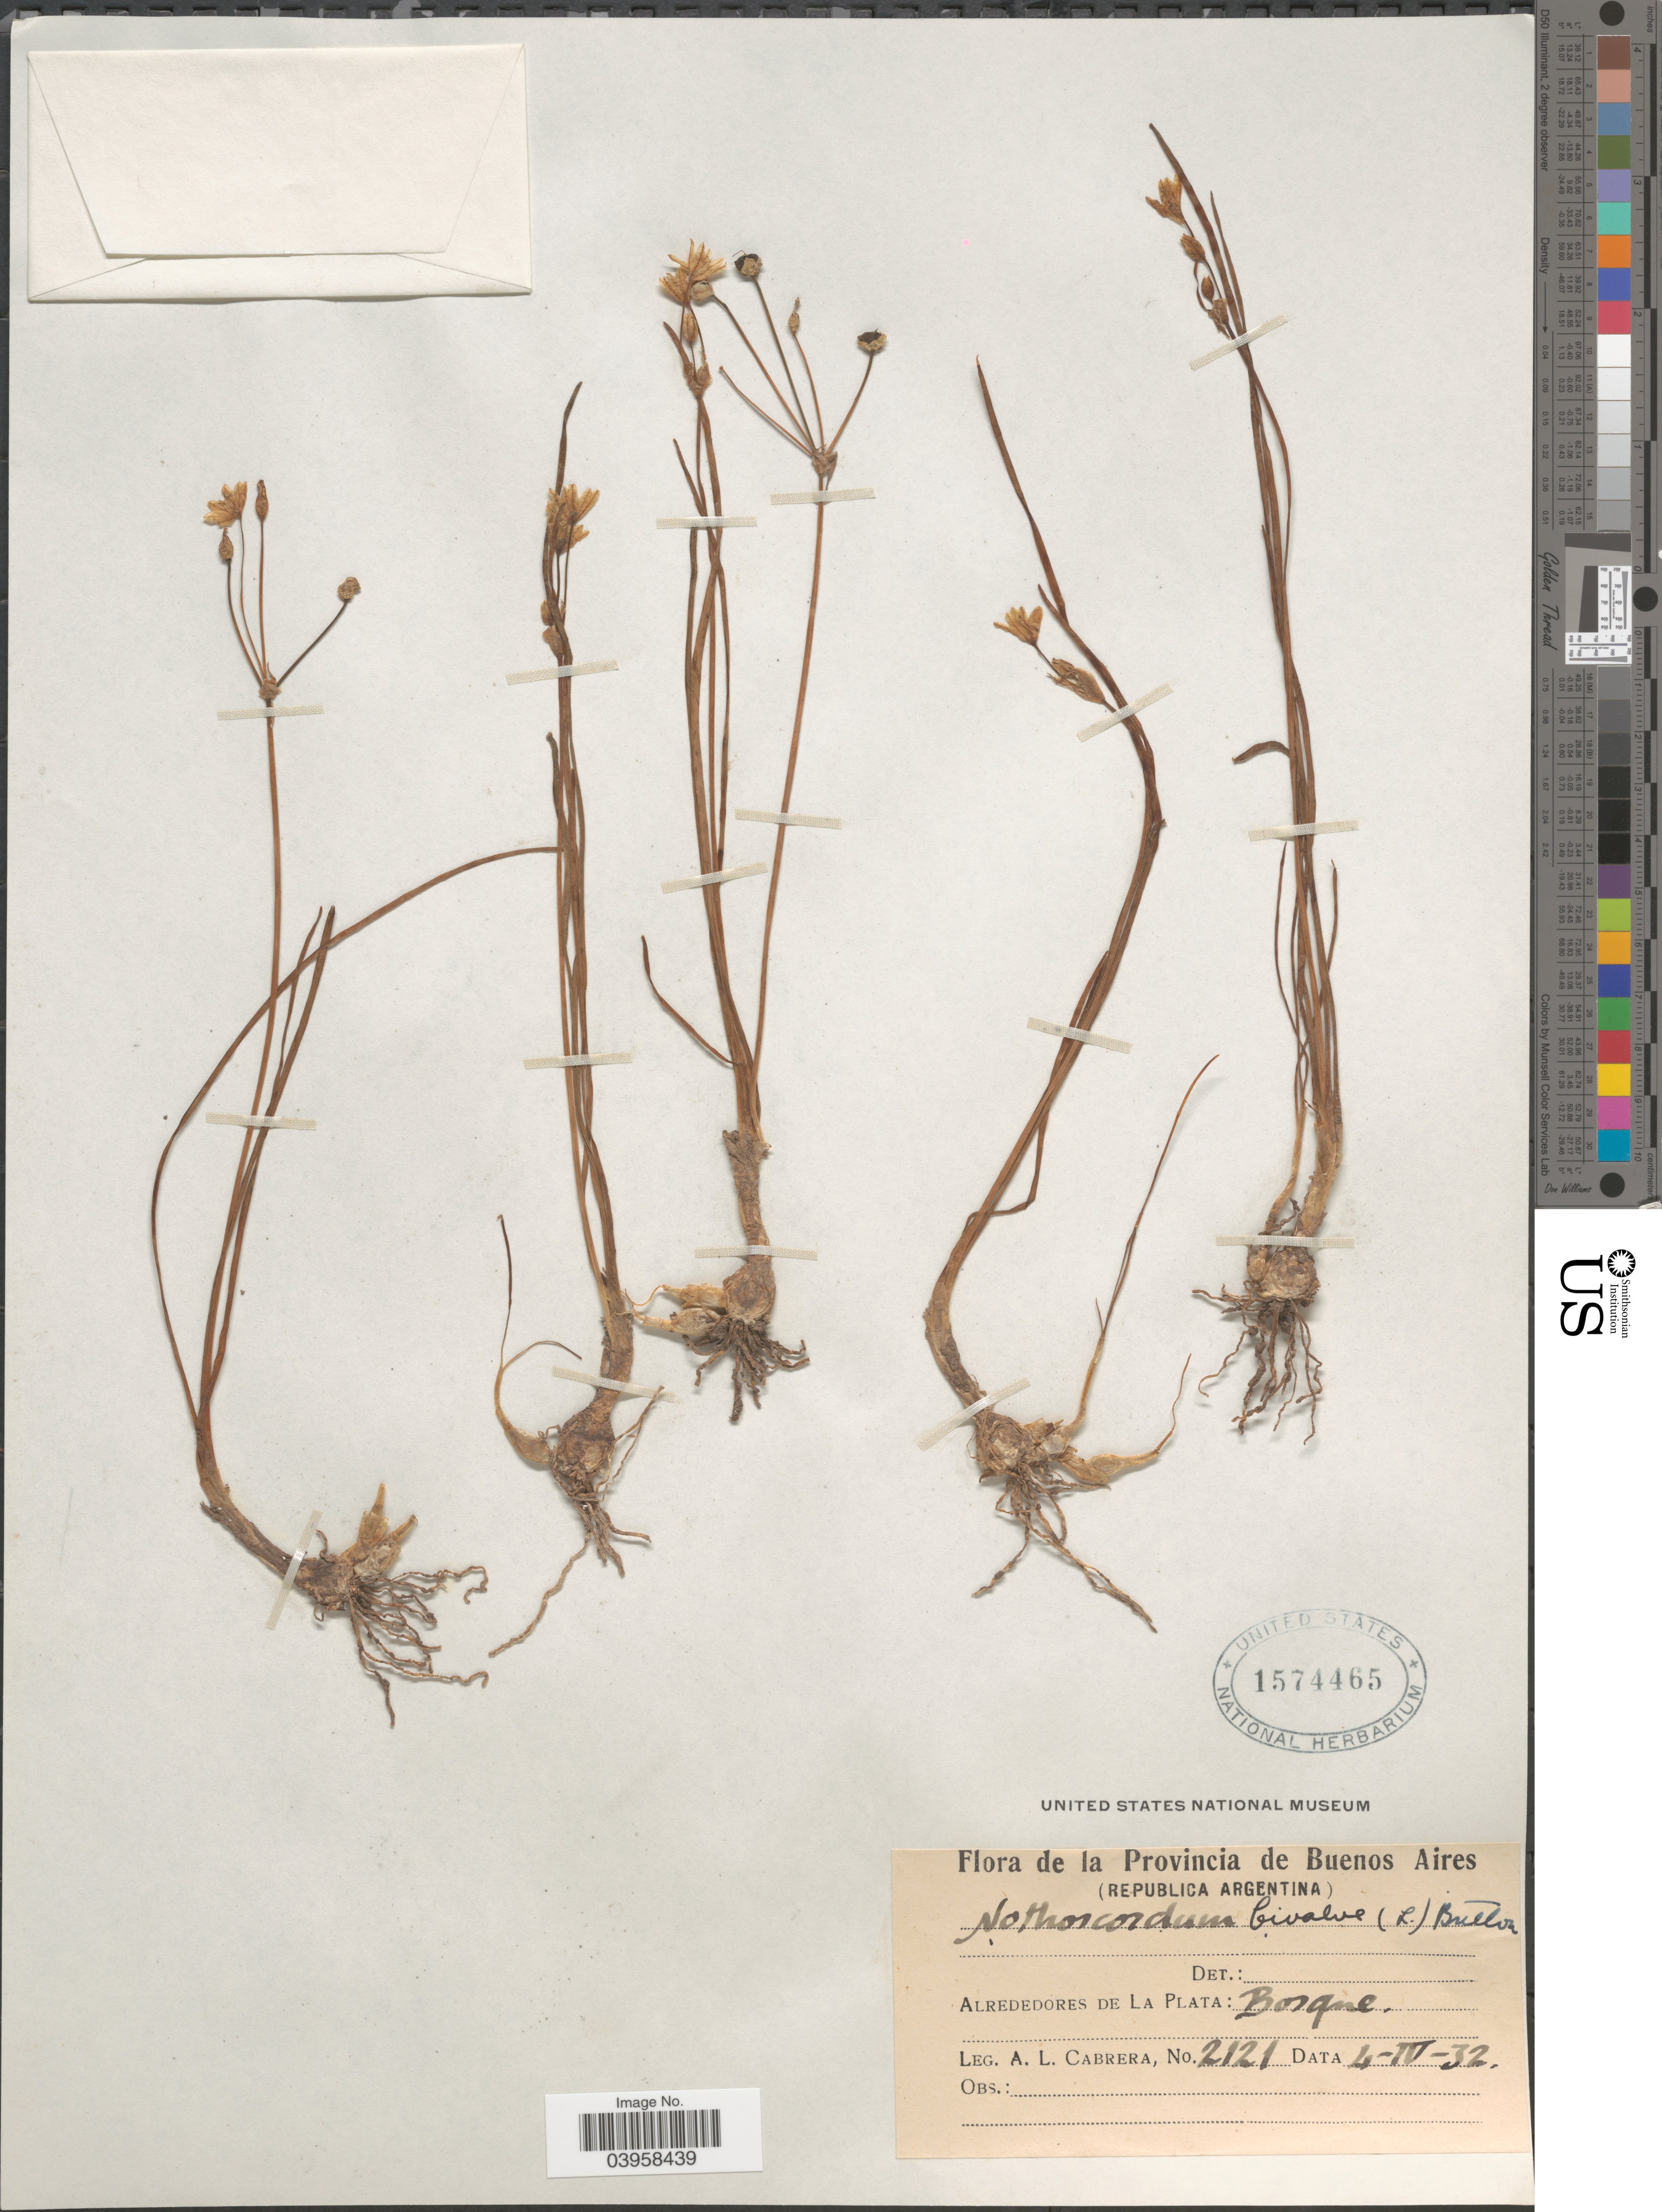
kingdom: Plantae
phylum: Tracheophyta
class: Liliopsida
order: Asparagales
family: Amaryllidaceae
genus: Nothoscordum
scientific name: Nothoscordum bivalve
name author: (L.) Britton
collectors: A. L. Cabrera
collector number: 2121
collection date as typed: Transcribed d/m/y: 4/4/32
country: Argentina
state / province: Buenos Aires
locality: Alrededores de La Plata: Bosque.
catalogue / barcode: US 1574465